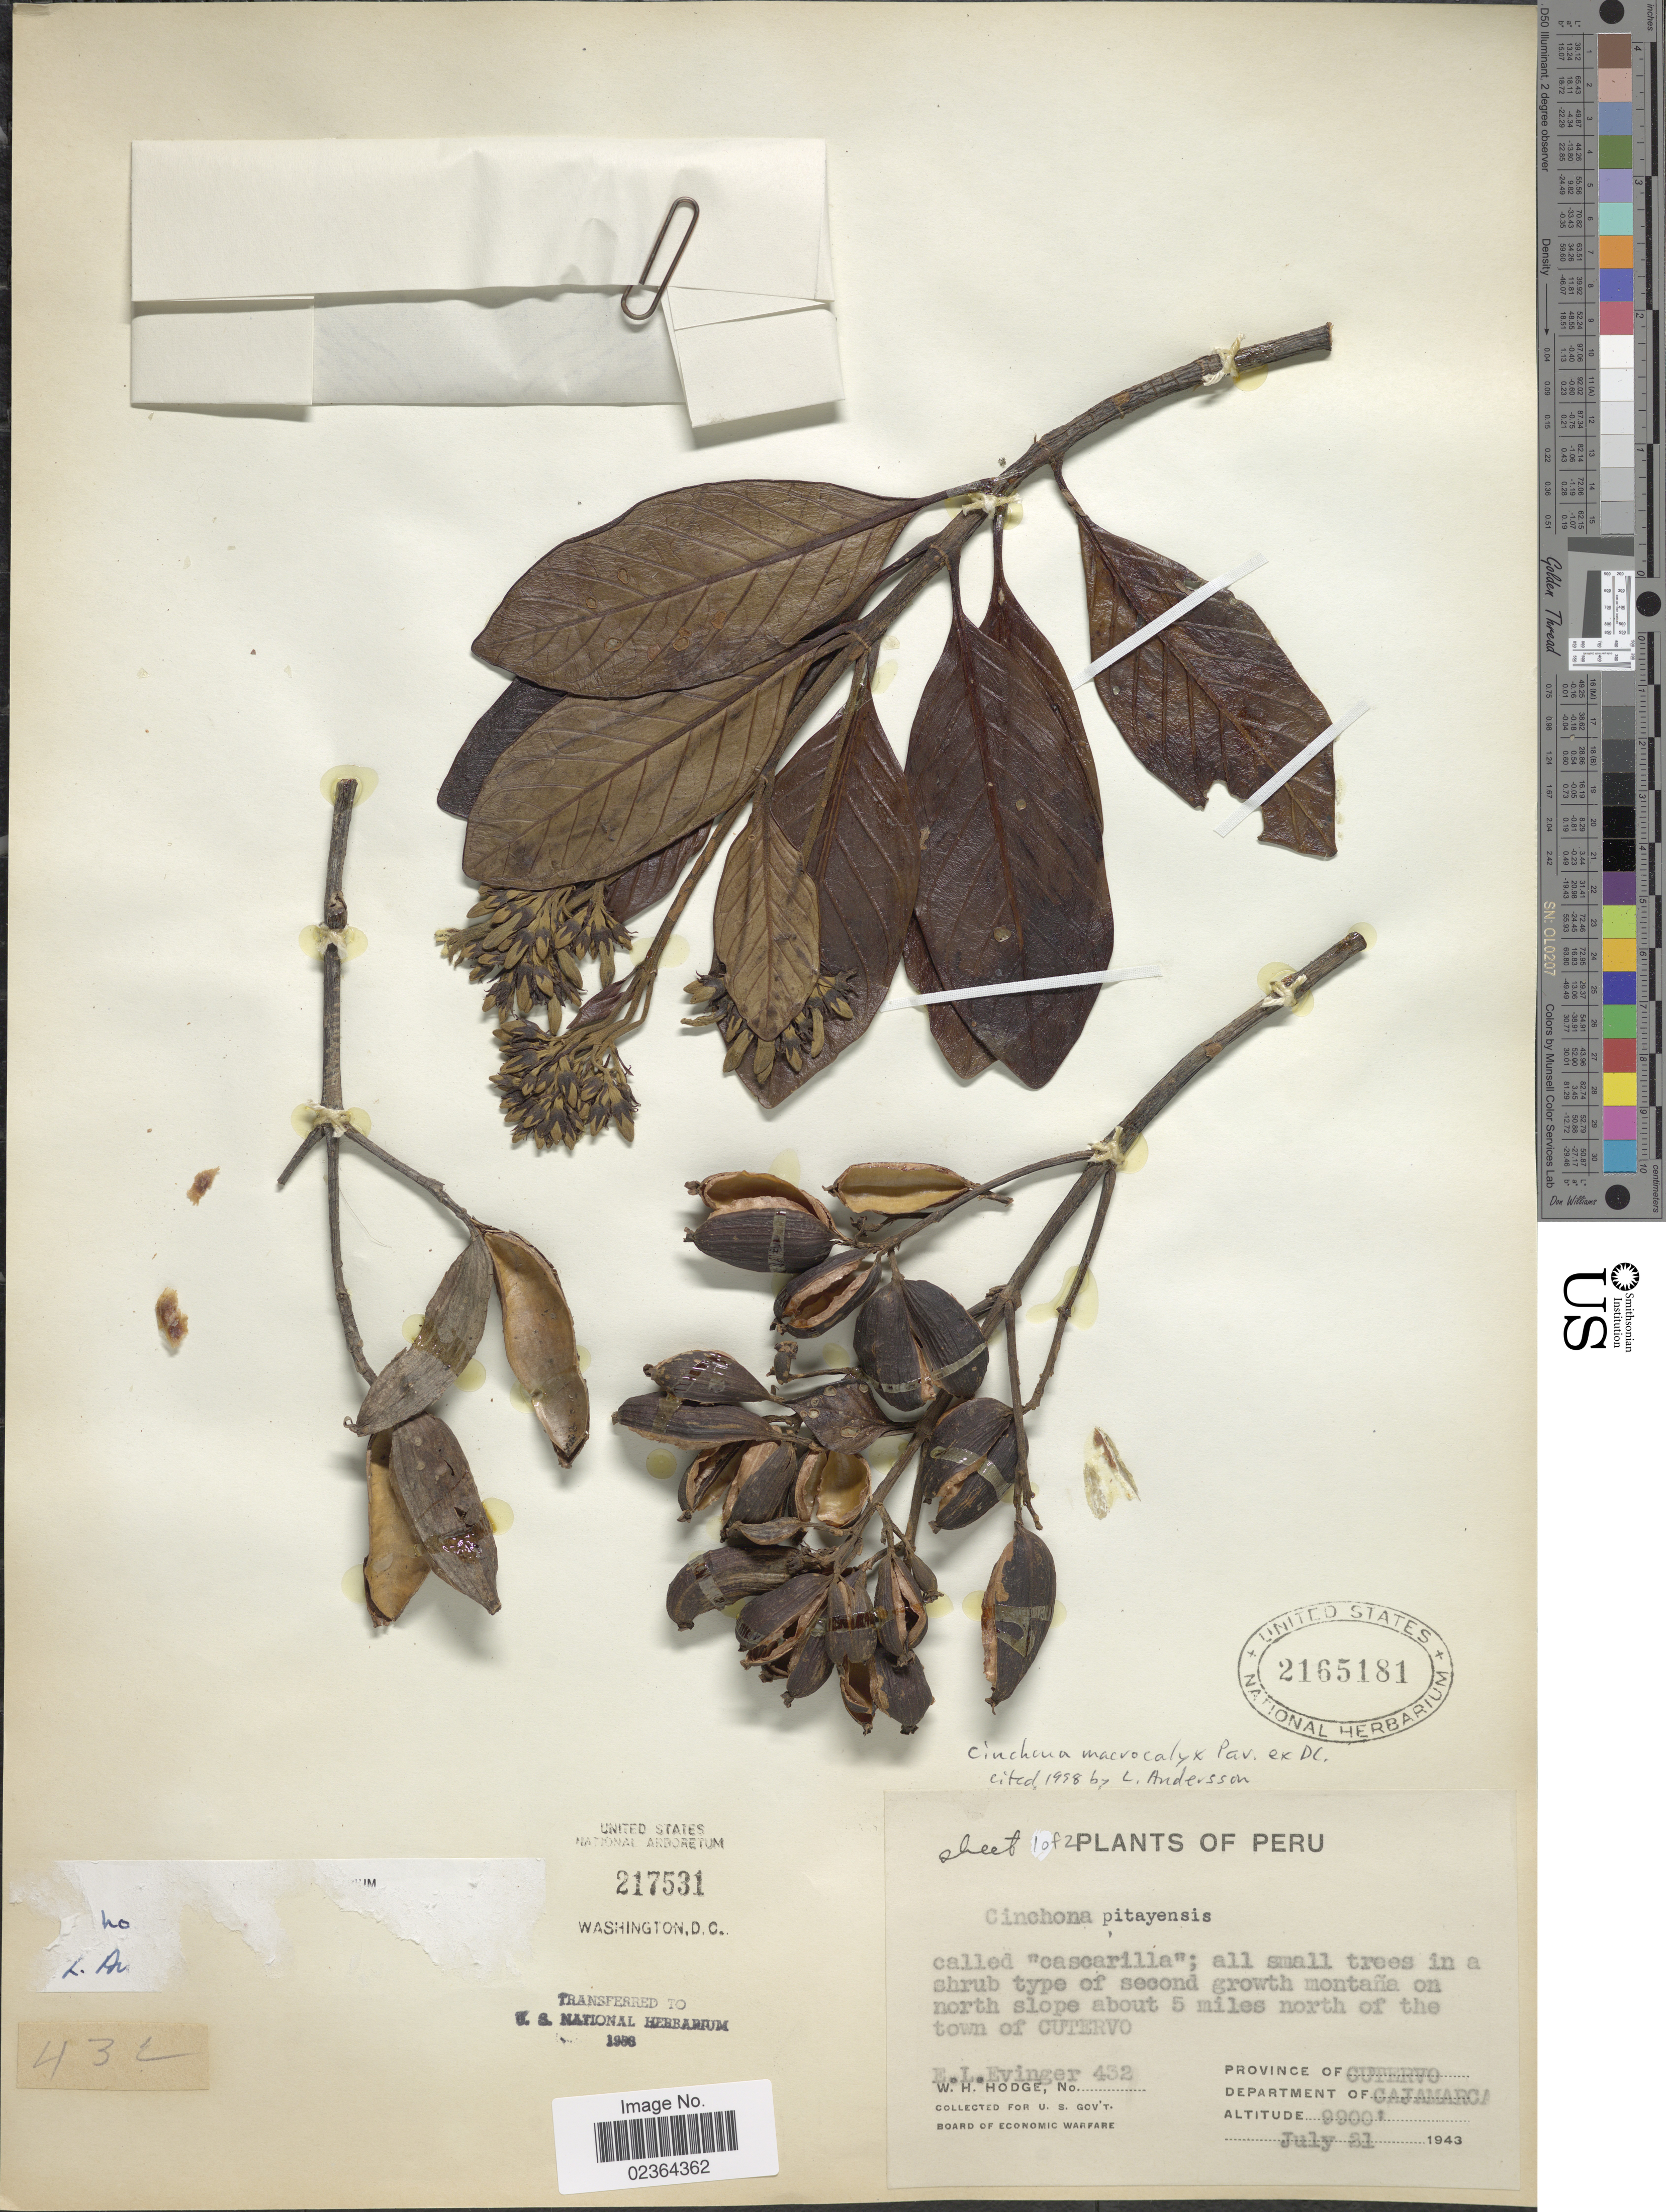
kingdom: Plantae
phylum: Tracheophyta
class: Magnoliopsida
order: Gentianales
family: Rubiaceae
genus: Cinchona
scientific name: Cinchona macrocalyx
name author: Pav. ex DC.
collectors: E. Evinger & W. Hodge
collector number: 432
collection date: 1943-07-21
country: Peru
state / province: Cajamarca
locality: On north slope about 5 miles north of the town of Cutervo, Province of Cutervo, Department of Cajamarca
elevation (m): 3018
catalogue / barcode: US 2165181